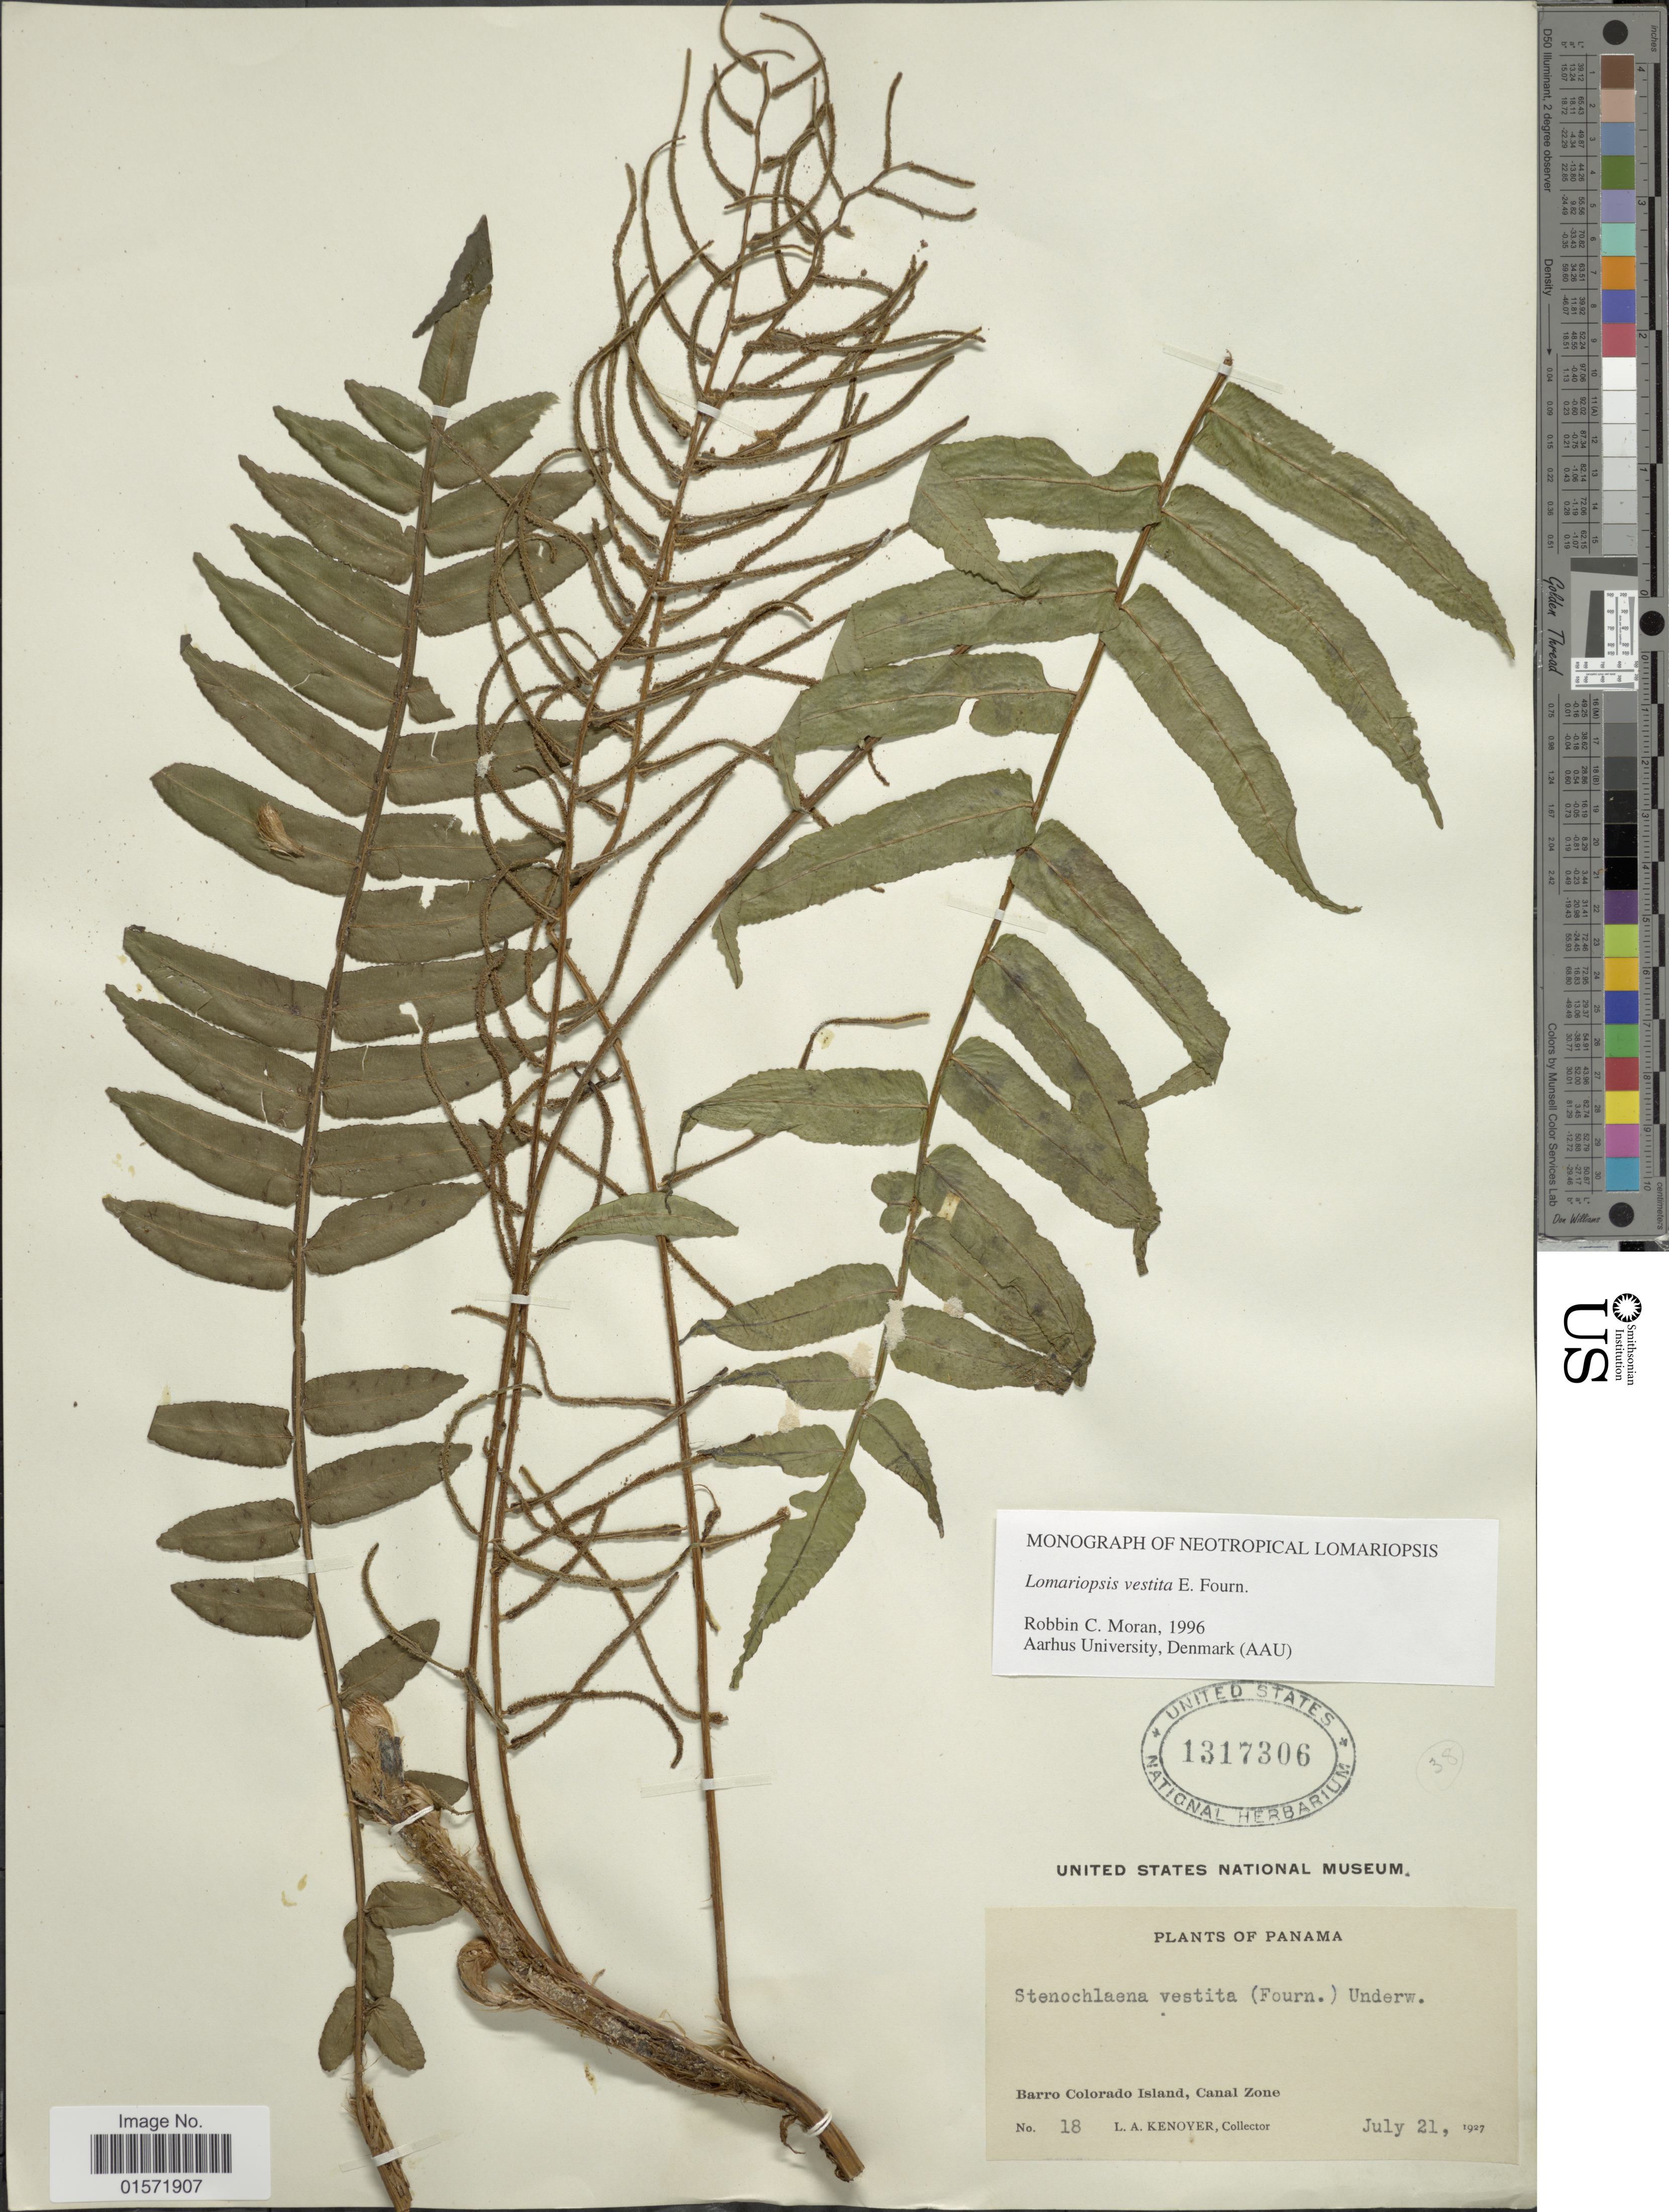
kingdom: Plantae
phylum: Tracheophyta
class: Polypodiopsida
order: Polypodiales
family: Lomariopsidaceae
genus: Lomariopsis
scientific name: Lomariopsis vestita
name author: E. Fourn.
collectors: L. Kenover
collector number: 18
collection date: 1927-07-21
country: Panama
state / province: Panamá Oeste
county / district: Canal Zone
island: Barro Colorado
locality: Barro Colorado Island, Canal Zone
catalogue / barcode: US 1317306